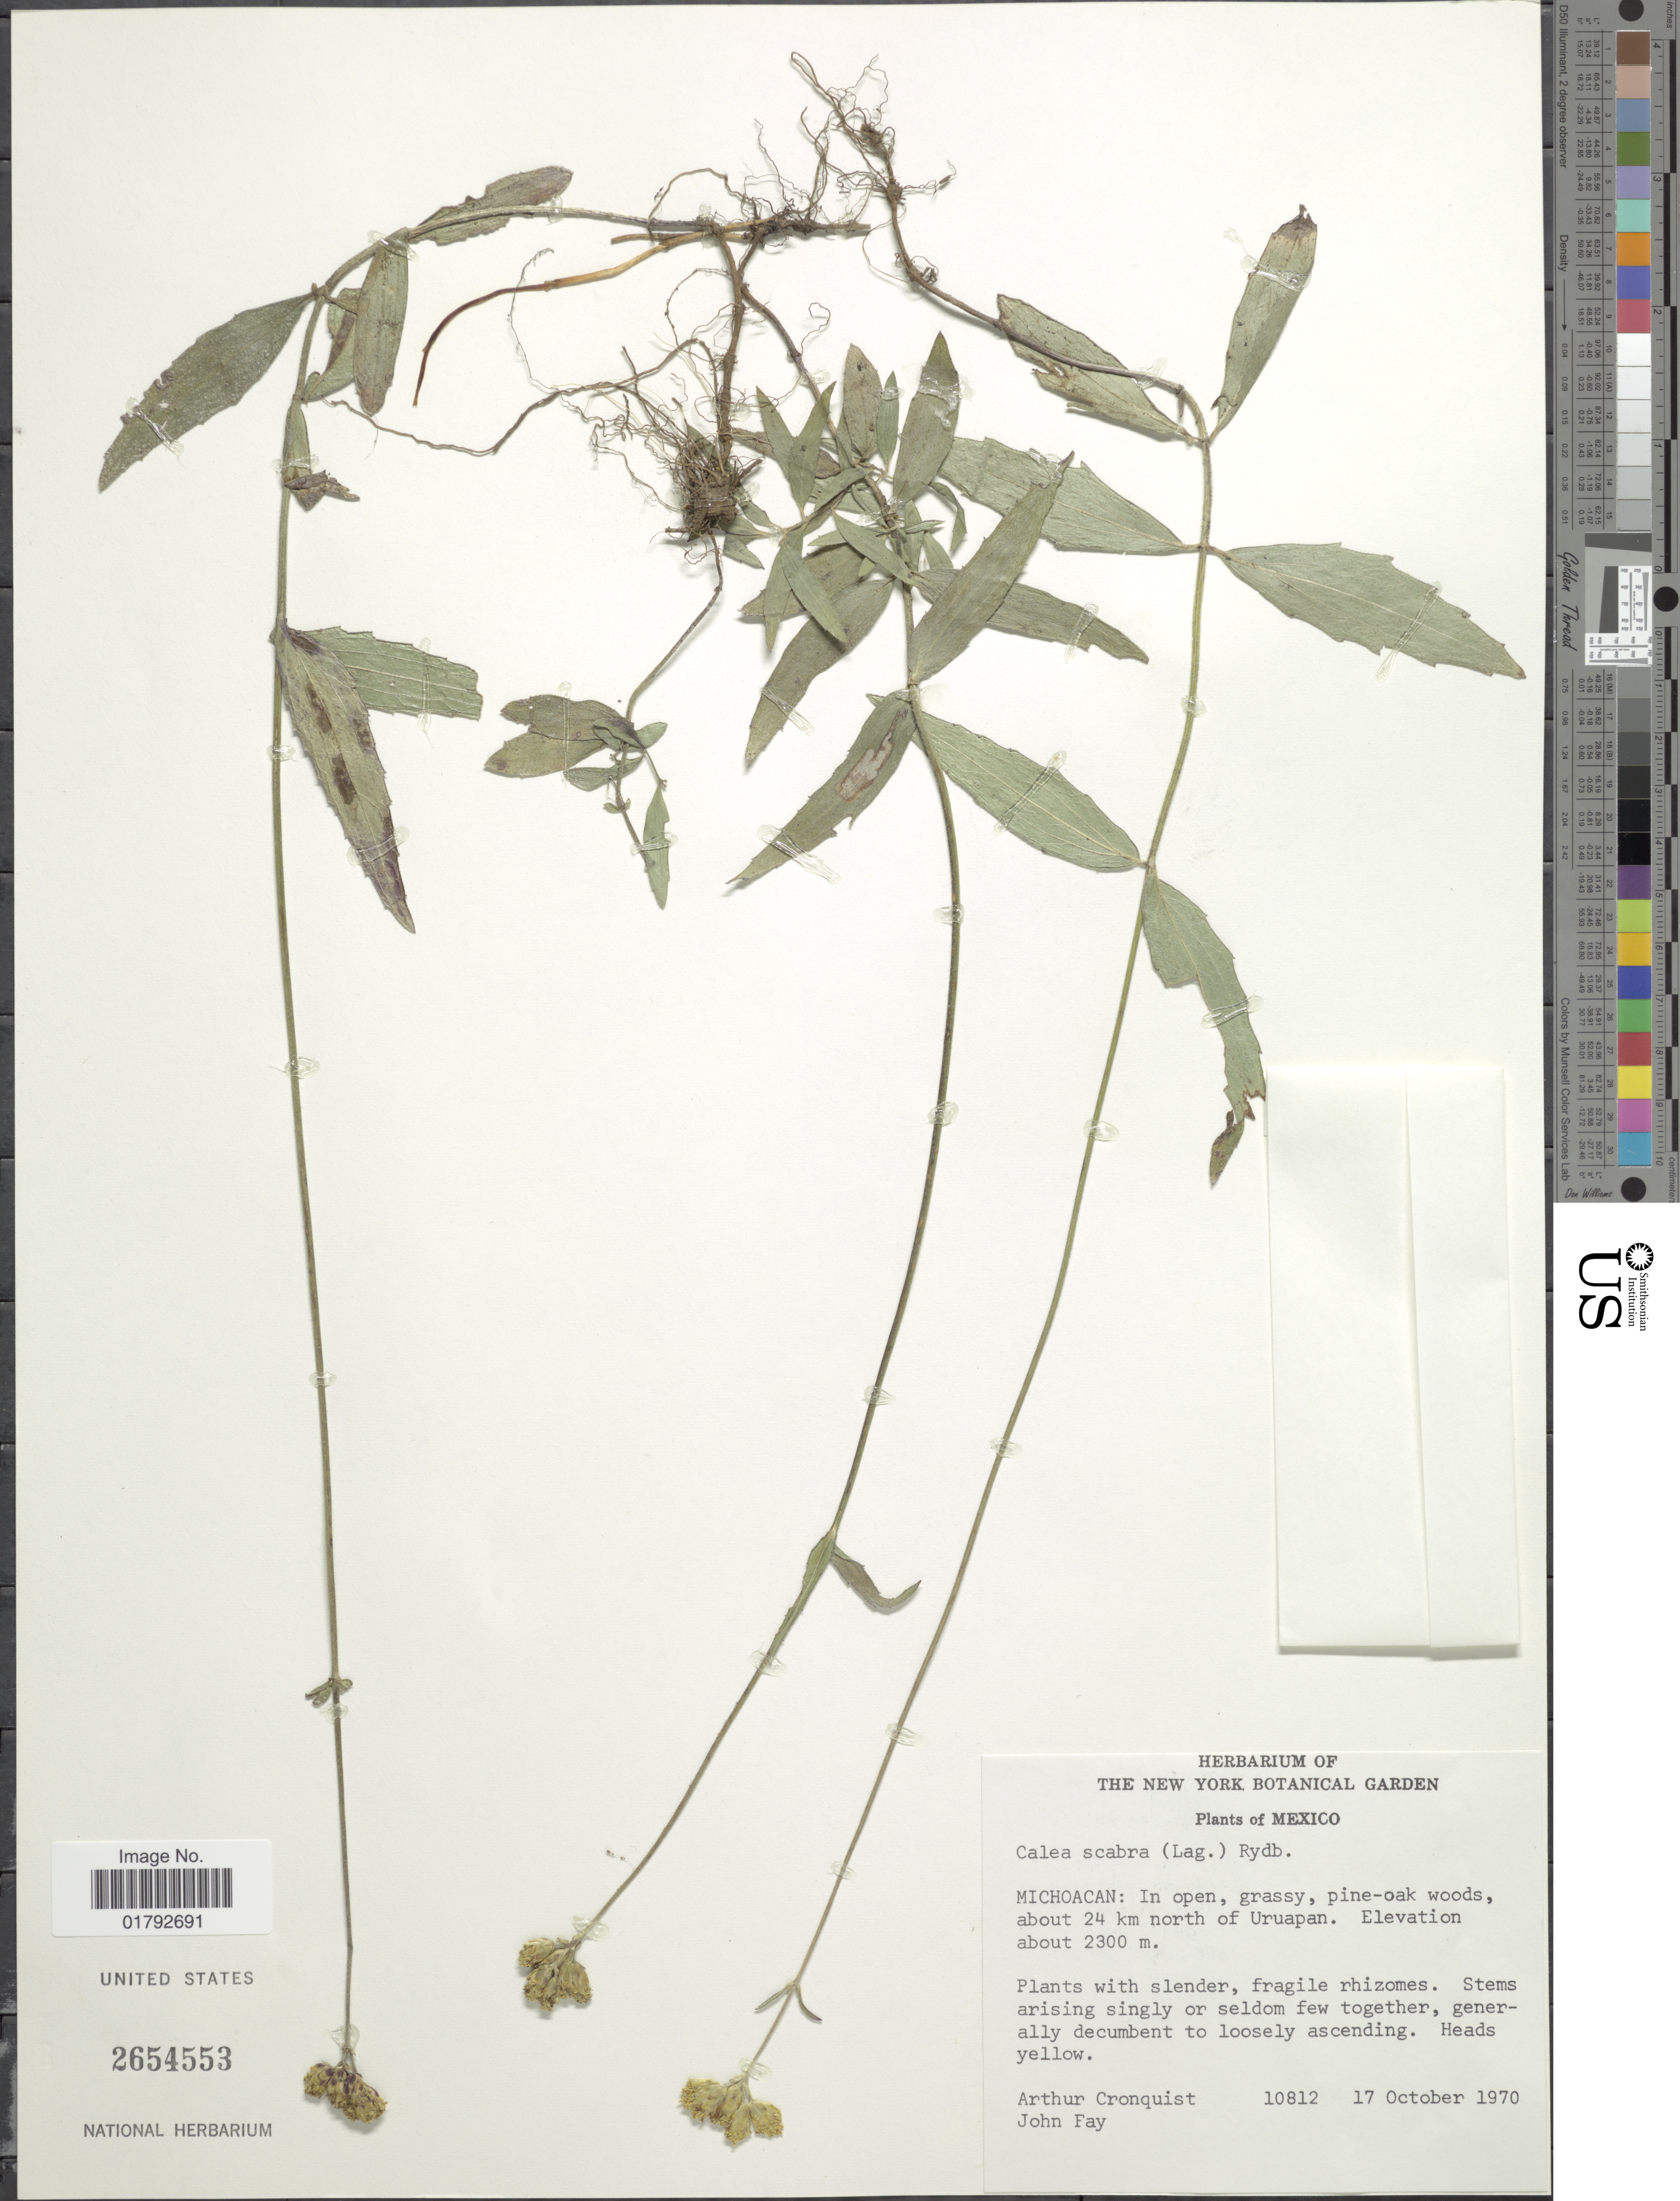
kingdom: Plantae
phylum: Tracheophyta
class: Magnoliopsida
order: Asterales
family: Asteraceae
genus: Alloispermum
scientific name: Alloispermum scabrum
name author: (Lag.) H. Rob.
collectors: A. J. Cronquist & J. M. Fay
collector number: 10812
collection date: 1970-10-17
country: Mexico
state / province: Michoacán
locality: Michoacan: In open, grassy, pine-oak woods about 24 km north of Uruapan.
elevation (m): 2300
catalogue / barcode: US 2654553